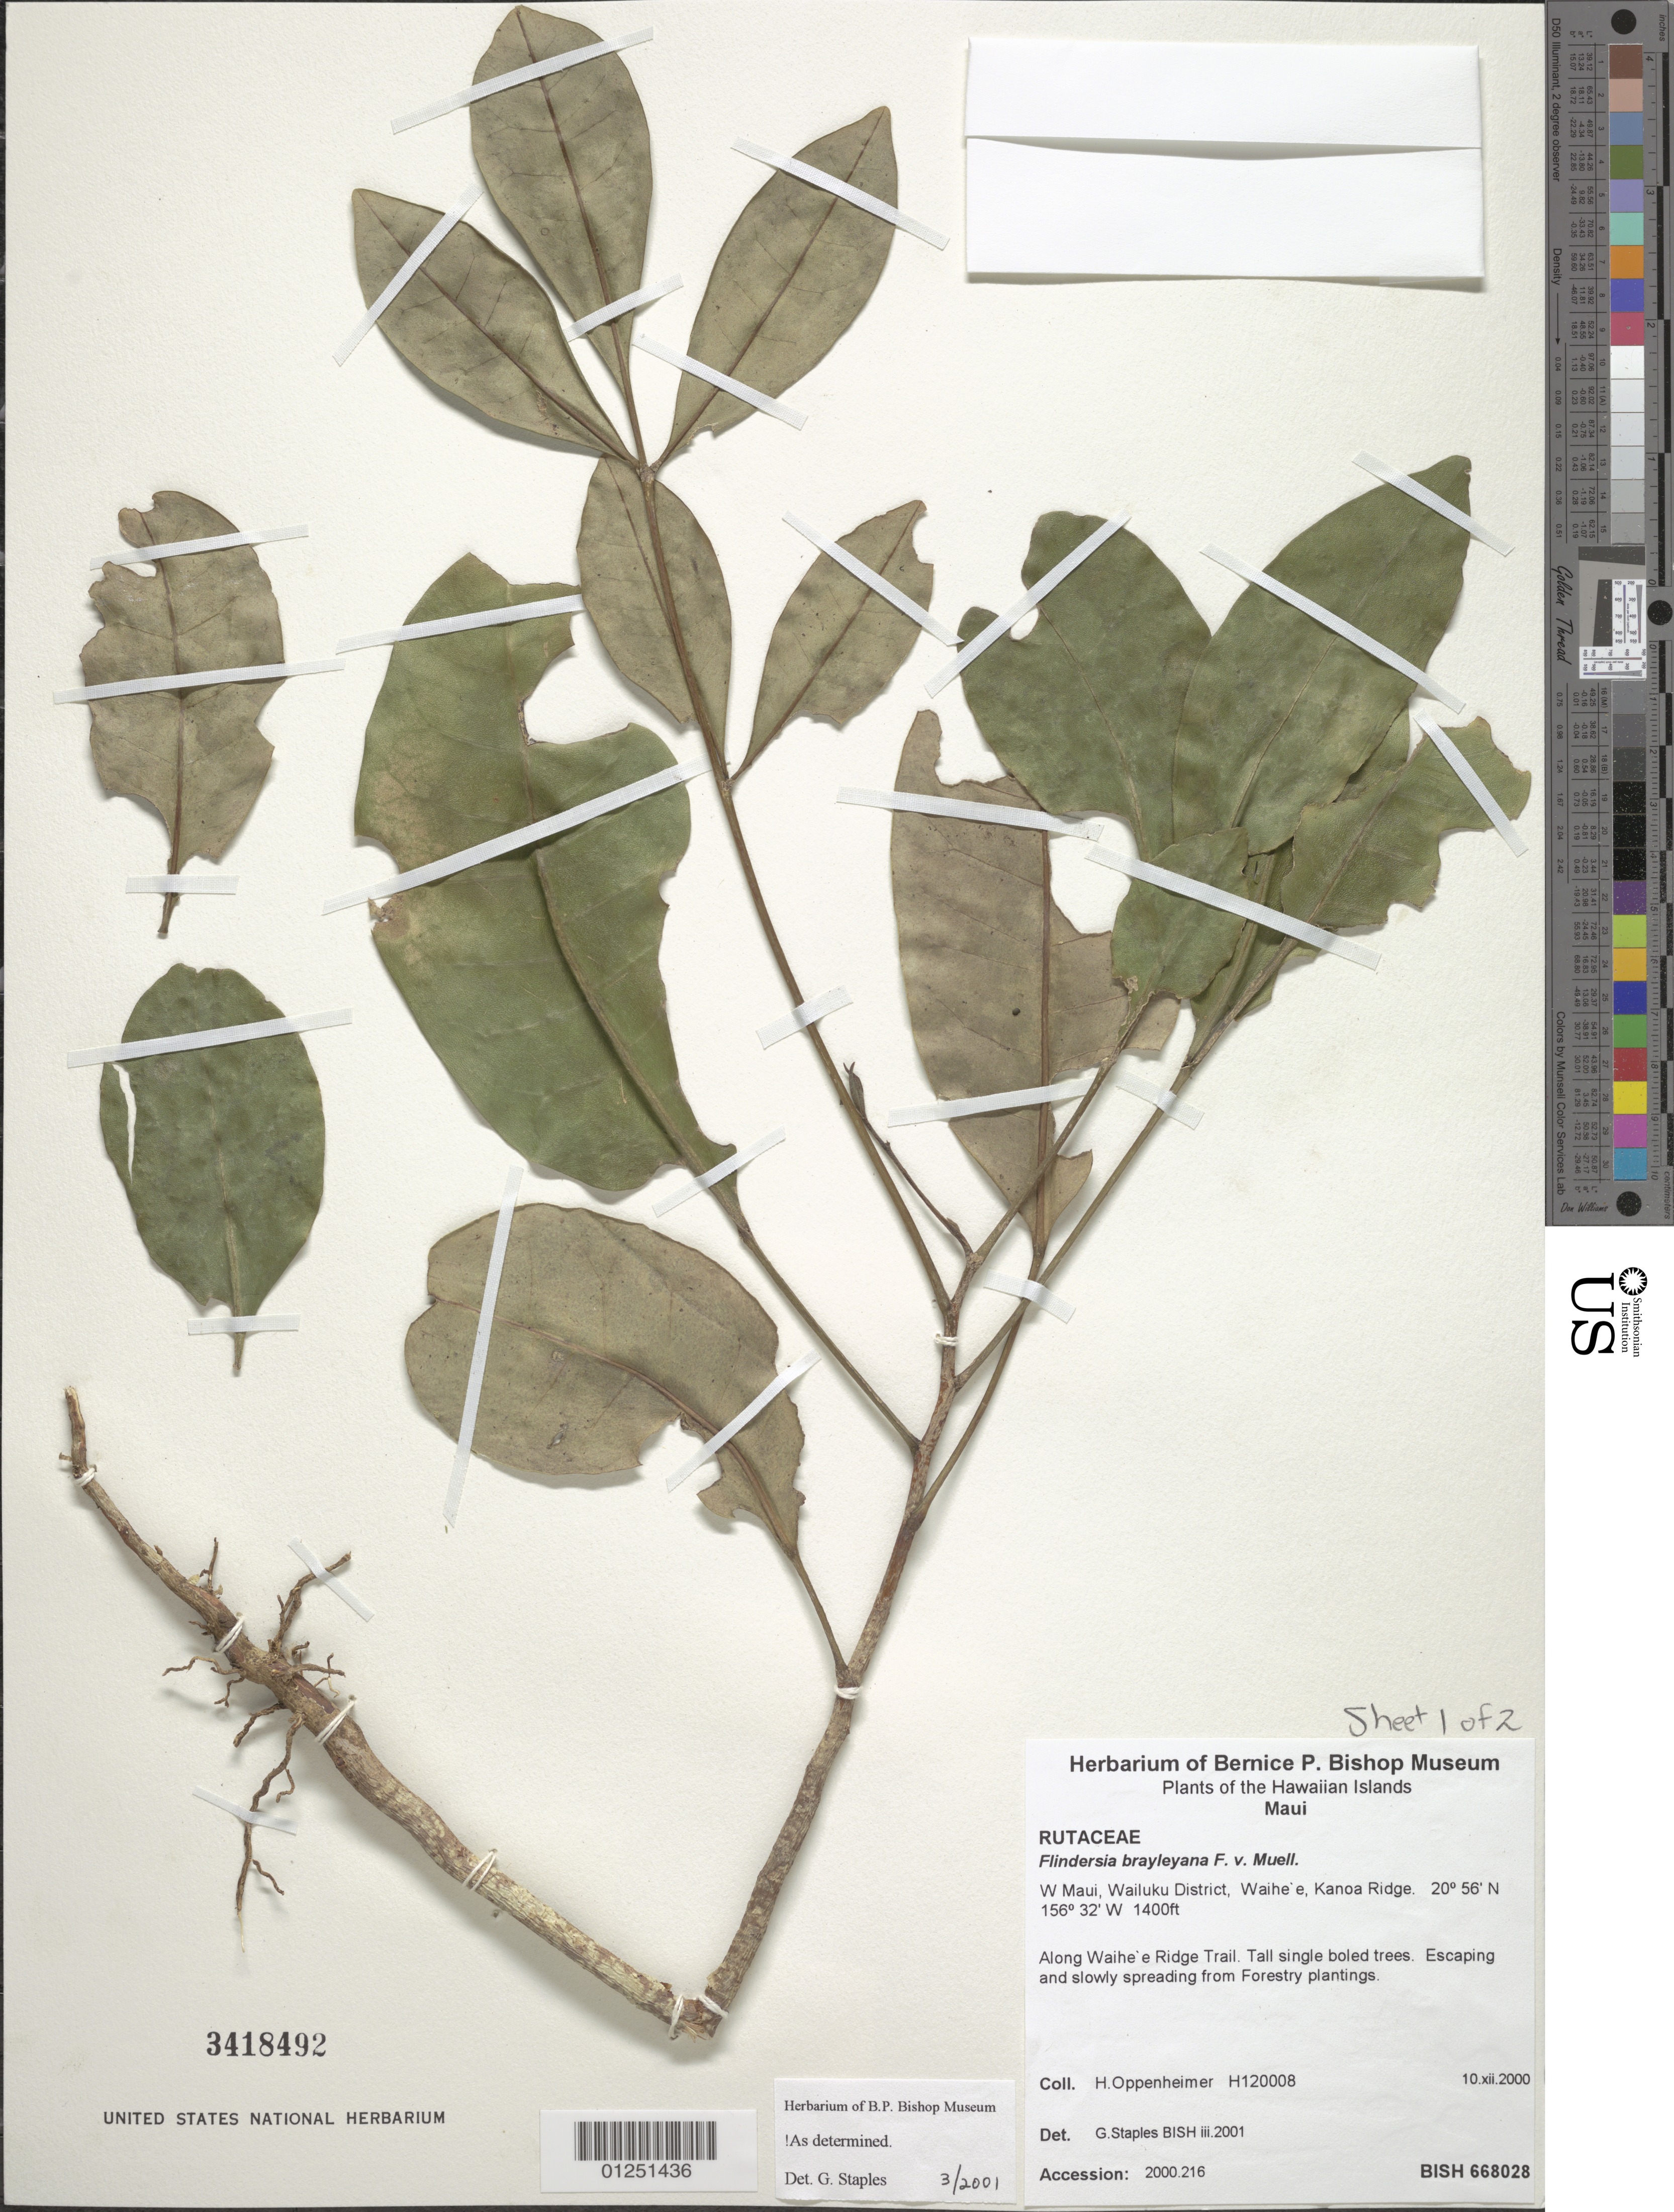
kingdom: Plantae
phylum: Tracheophyta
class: Magnoliopsida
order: Sapindales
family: Rutaceae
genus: Flindersia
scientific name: Flindersia brayleyana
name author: F. Muell.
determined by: Staples, G. W.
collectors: H. L. Oppenheimer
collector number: H120008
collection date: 2000-12-10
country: United States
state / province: Hawaii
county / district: Maui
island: Maui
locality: W. Maui, Wailuku District, Waihe'e, Kanoa Ridge, along Waihe'e Ridge Trail.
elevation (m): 427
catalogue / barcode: US 3418492